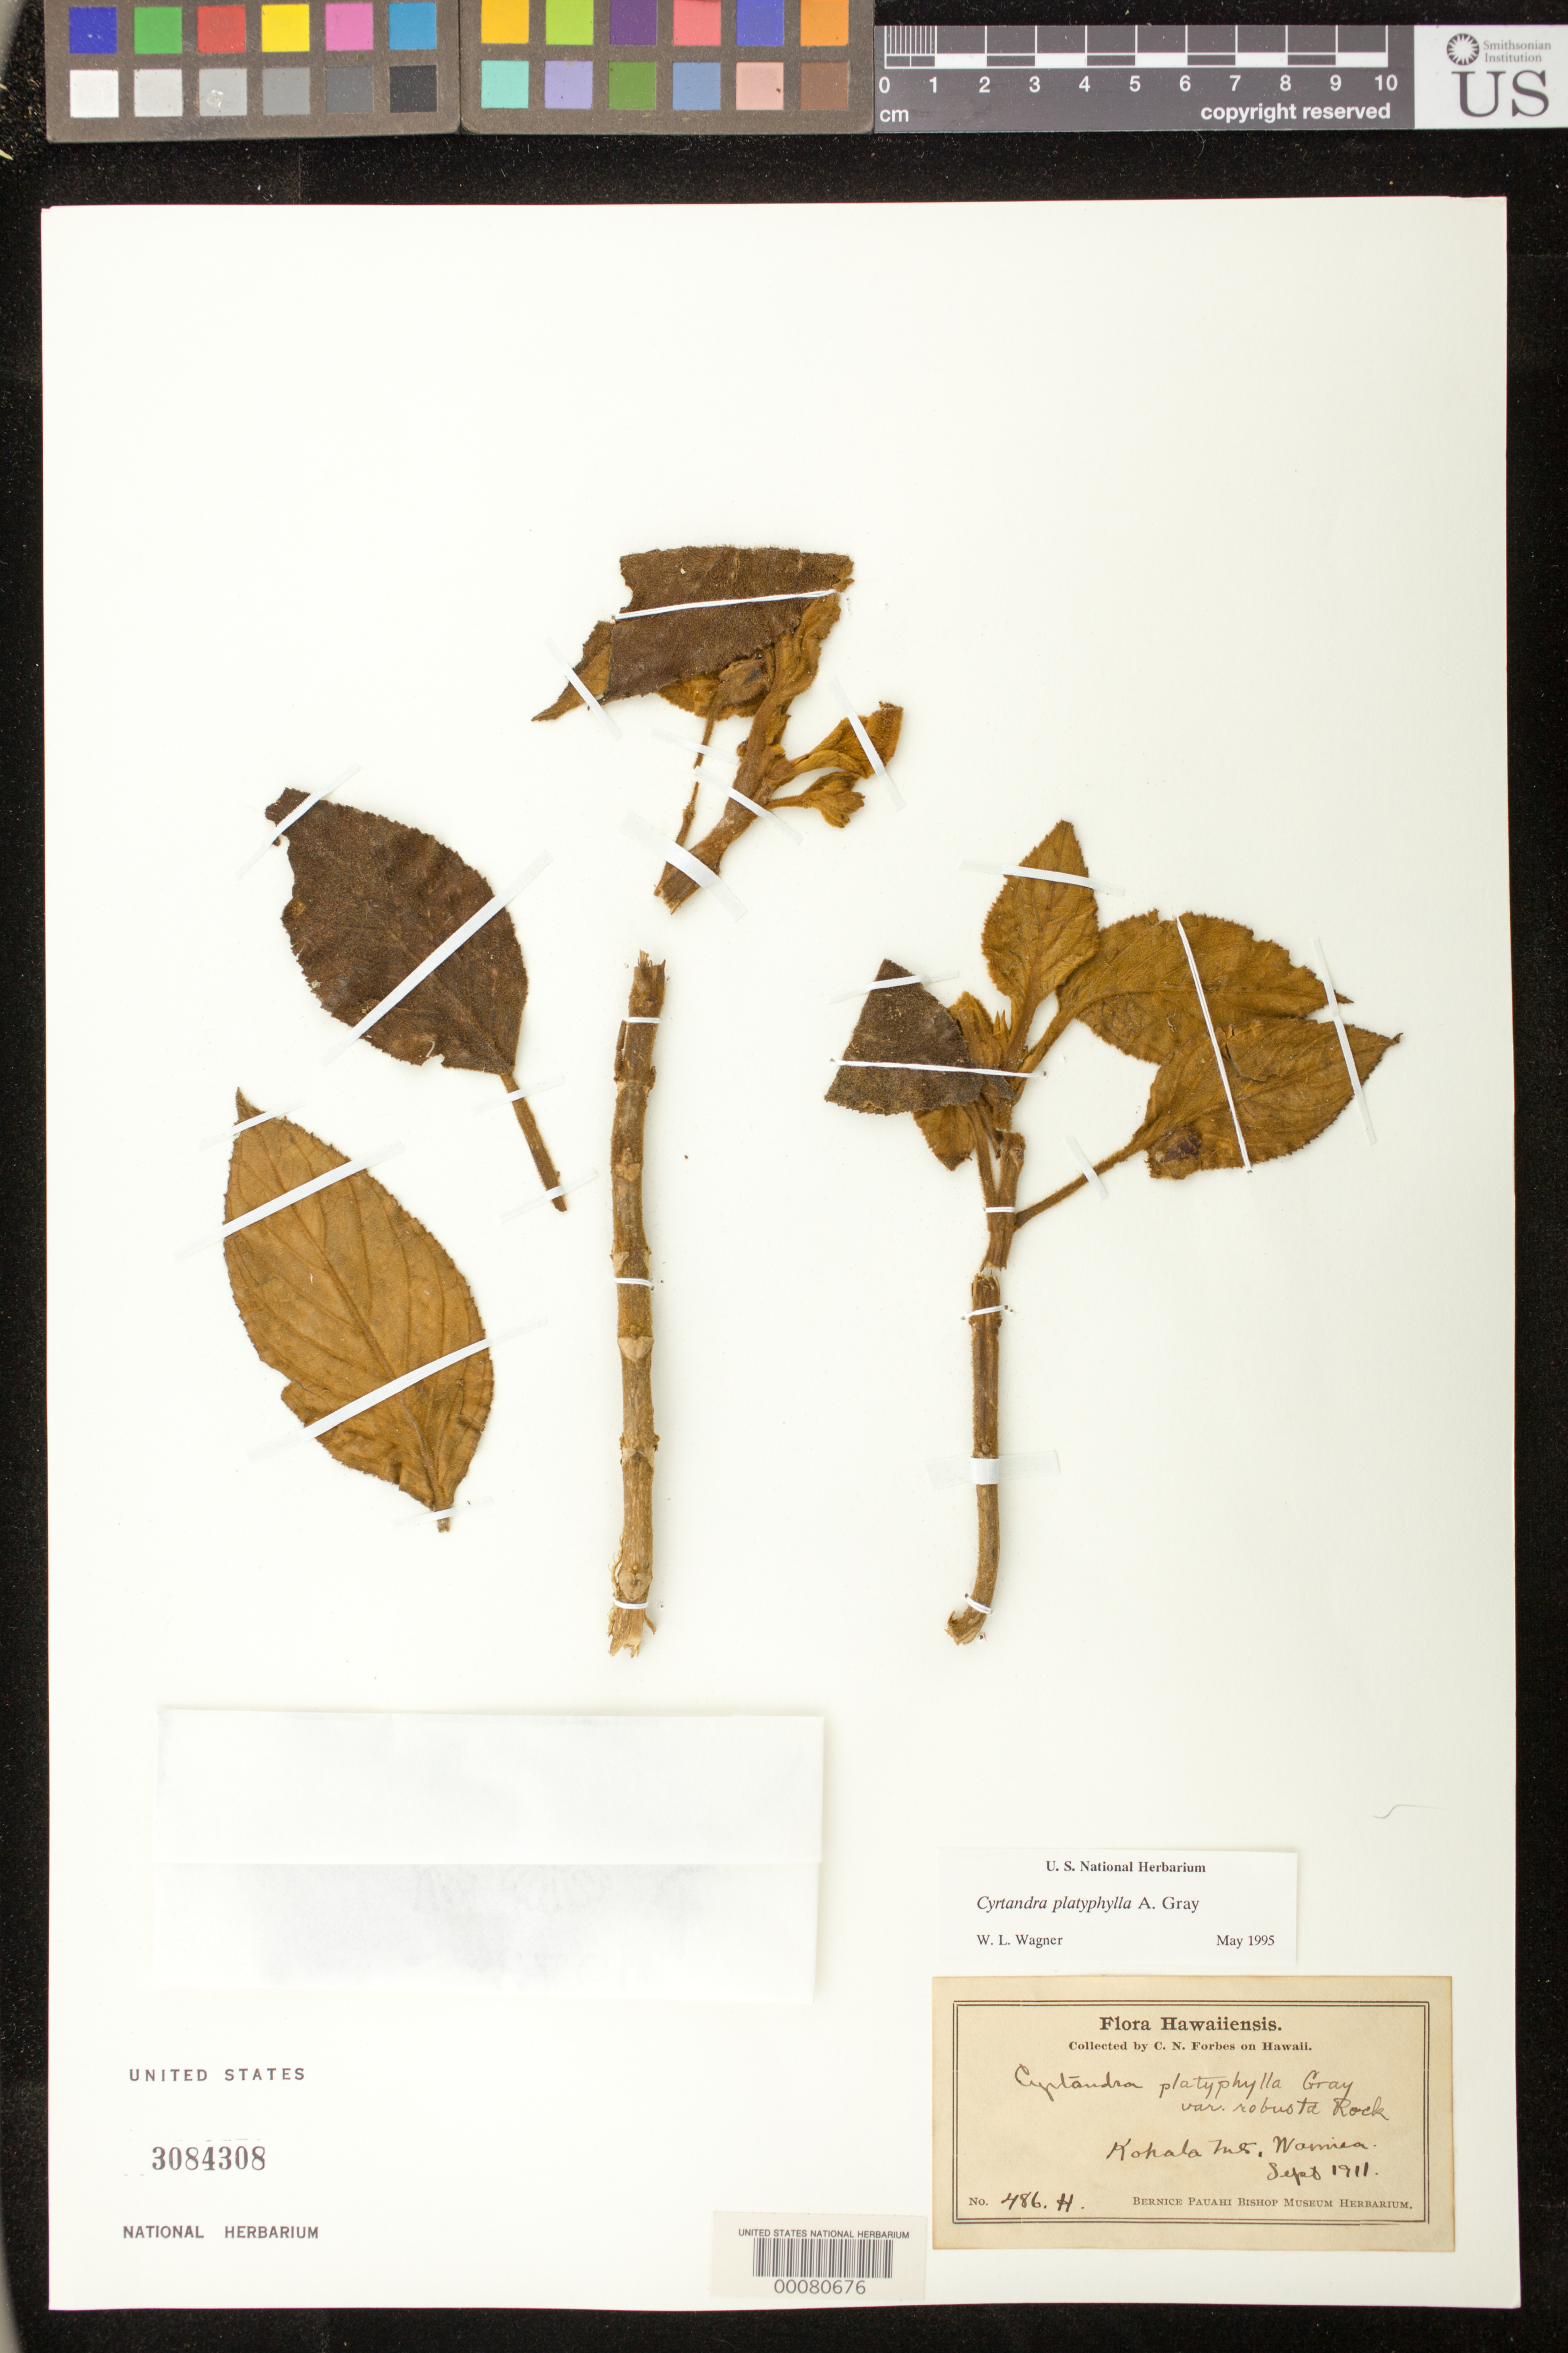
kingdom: Plantae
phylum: Tracheophyta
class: Magnoliopsida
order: Lamiales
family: Gesneriaceae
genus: Cyrtandra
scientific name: Cyrtandra platyphylla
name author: A. Gray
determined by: Wagner, W. L., (BOT), Smithsonian Institution - National Museum of Natural History (UNITED STATES)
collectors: C. N. Forbes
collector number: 486.H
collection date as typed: Sep 1911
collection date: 1911-09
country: United States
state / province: Hawaii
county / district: Hawaii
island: Hawaii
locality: Kohala mts, Waimea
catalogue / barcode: US 3084308